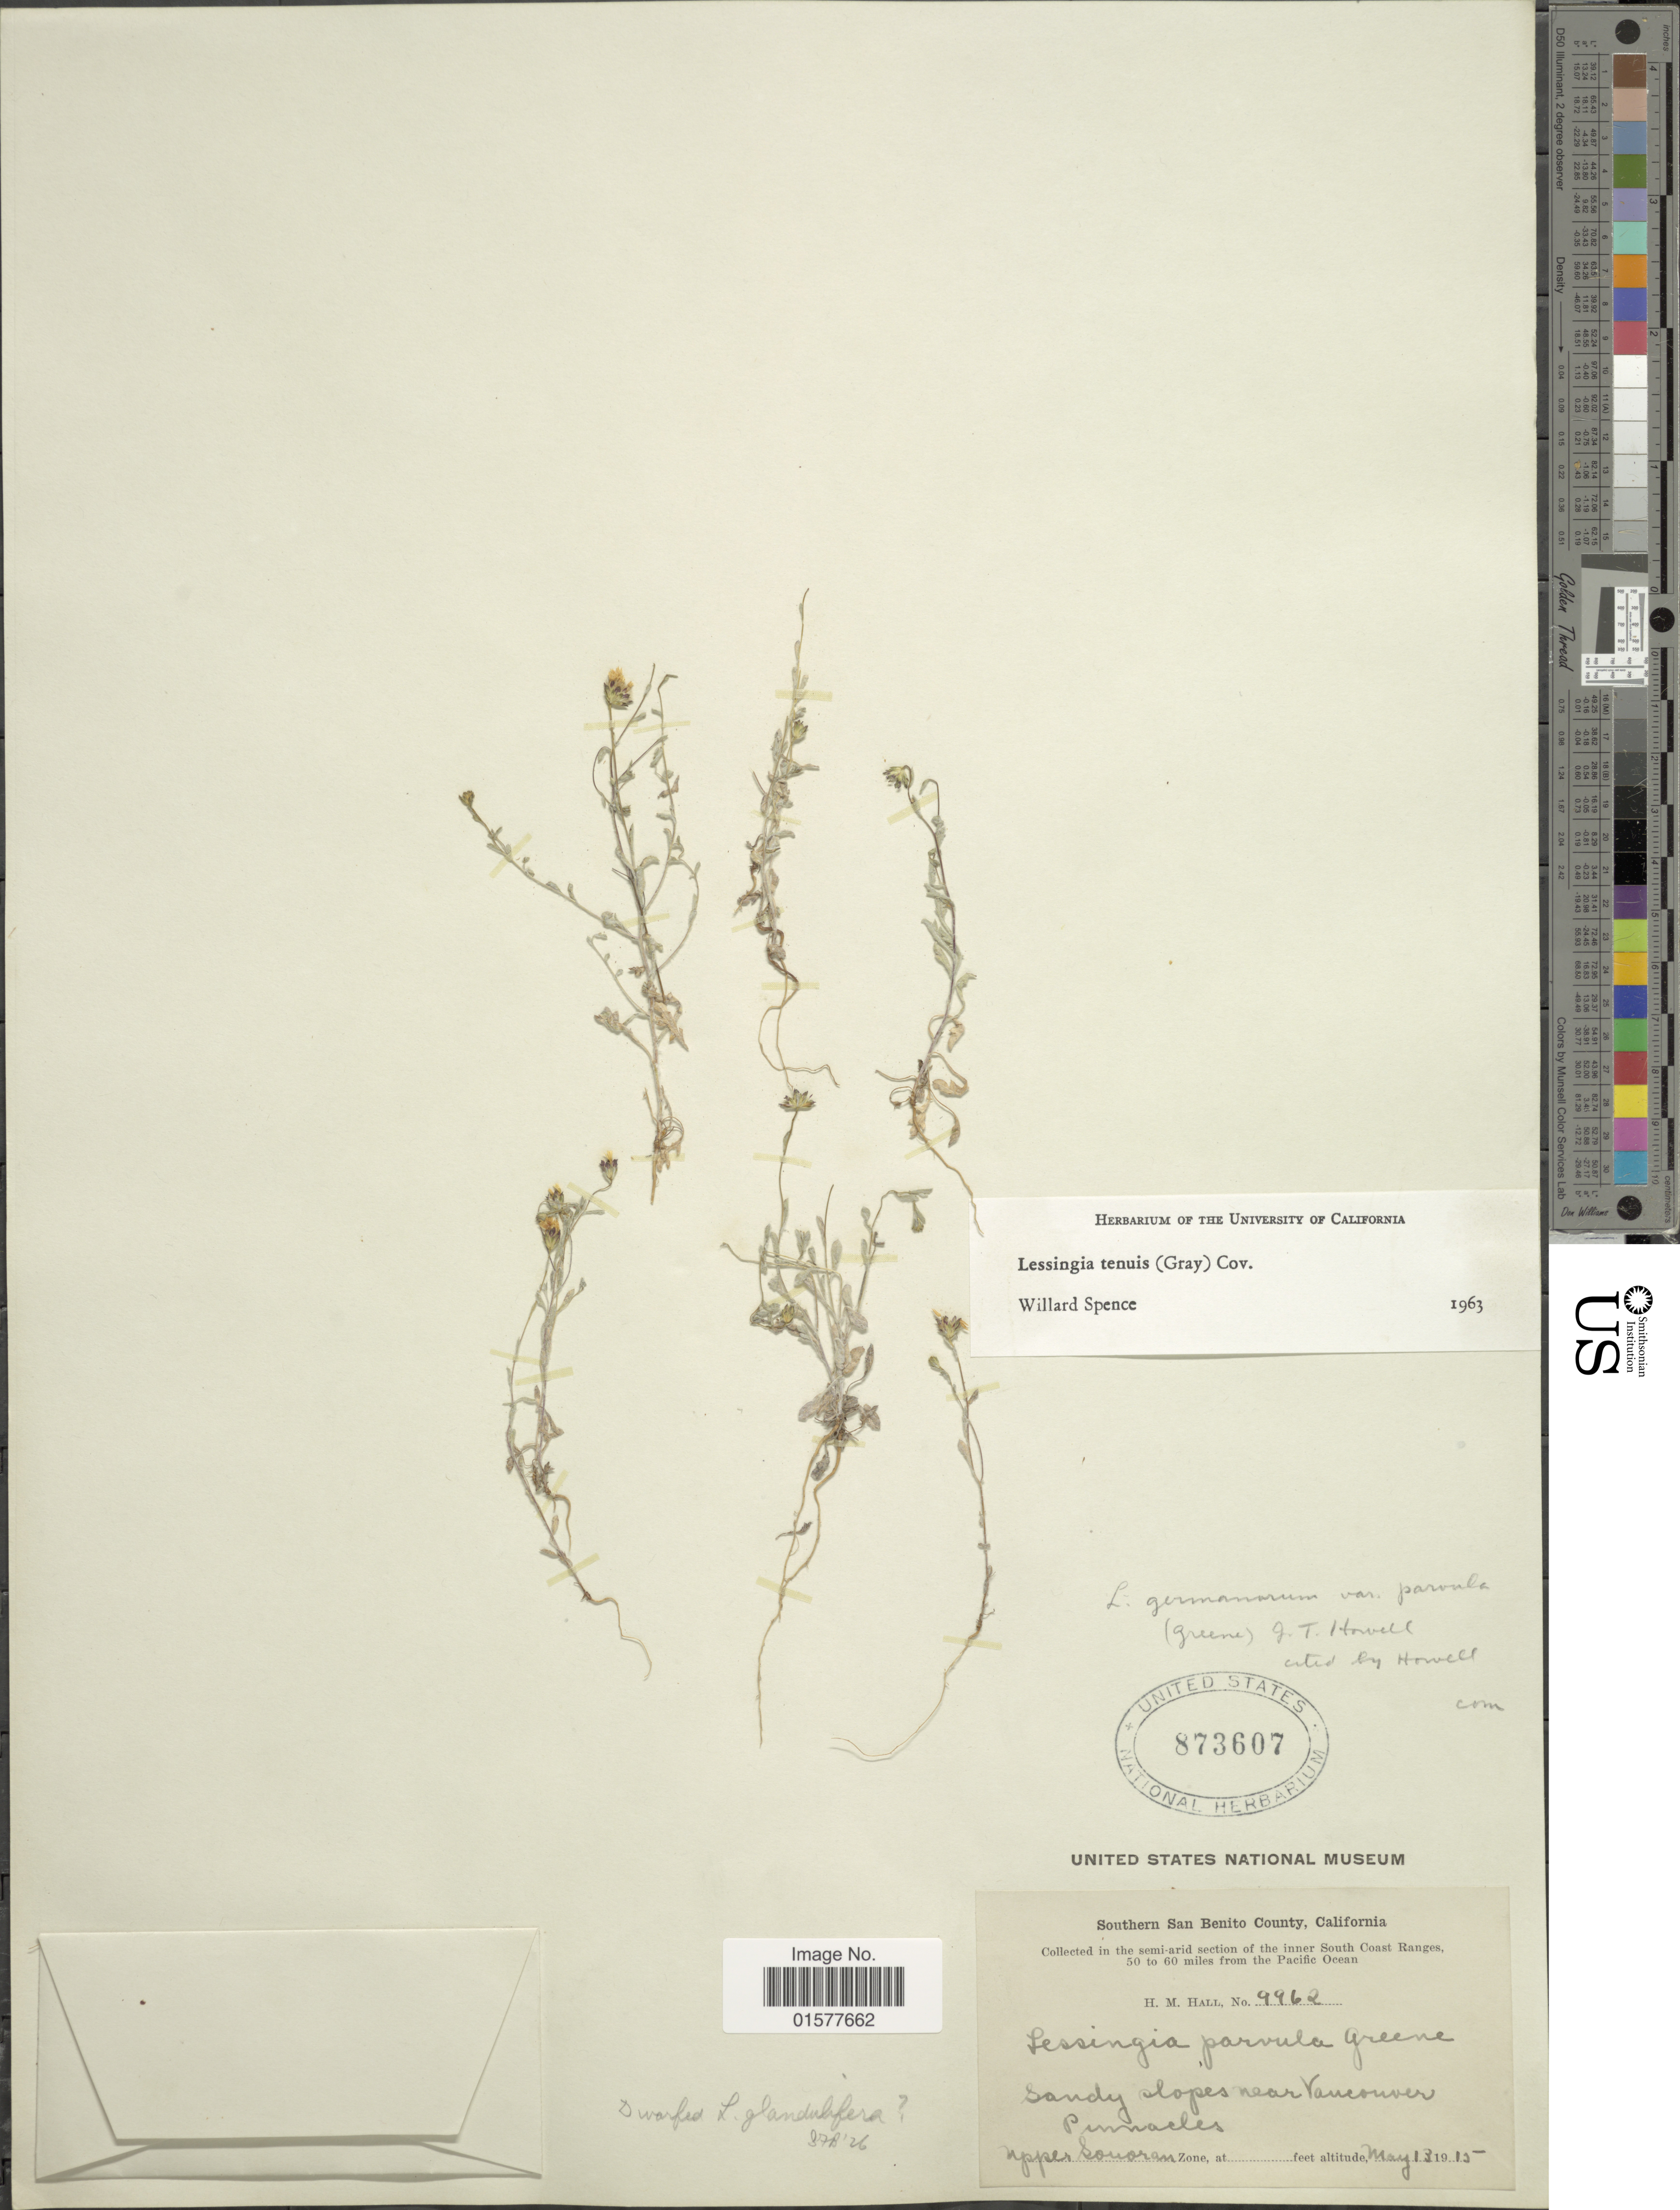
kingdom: Plantae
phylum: Tracheophyta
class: Magnoliopsida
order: Asterales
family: Asteraceae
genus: Lessingia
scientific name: Lessingia tenuis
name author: (A. Gray) Coville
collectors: H. M. Hall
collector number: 9962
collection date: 1915-05-13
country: United States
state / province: California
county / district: San Benito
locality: Southern San Benito County, Collected in the semi-arid section of the inner South Coast Ranges, 50 to 60 miles from the Pacific Ocean, Sandy slopes near Vancouver Pinacles, Upper Sonoran Zone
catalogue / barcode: US 873607